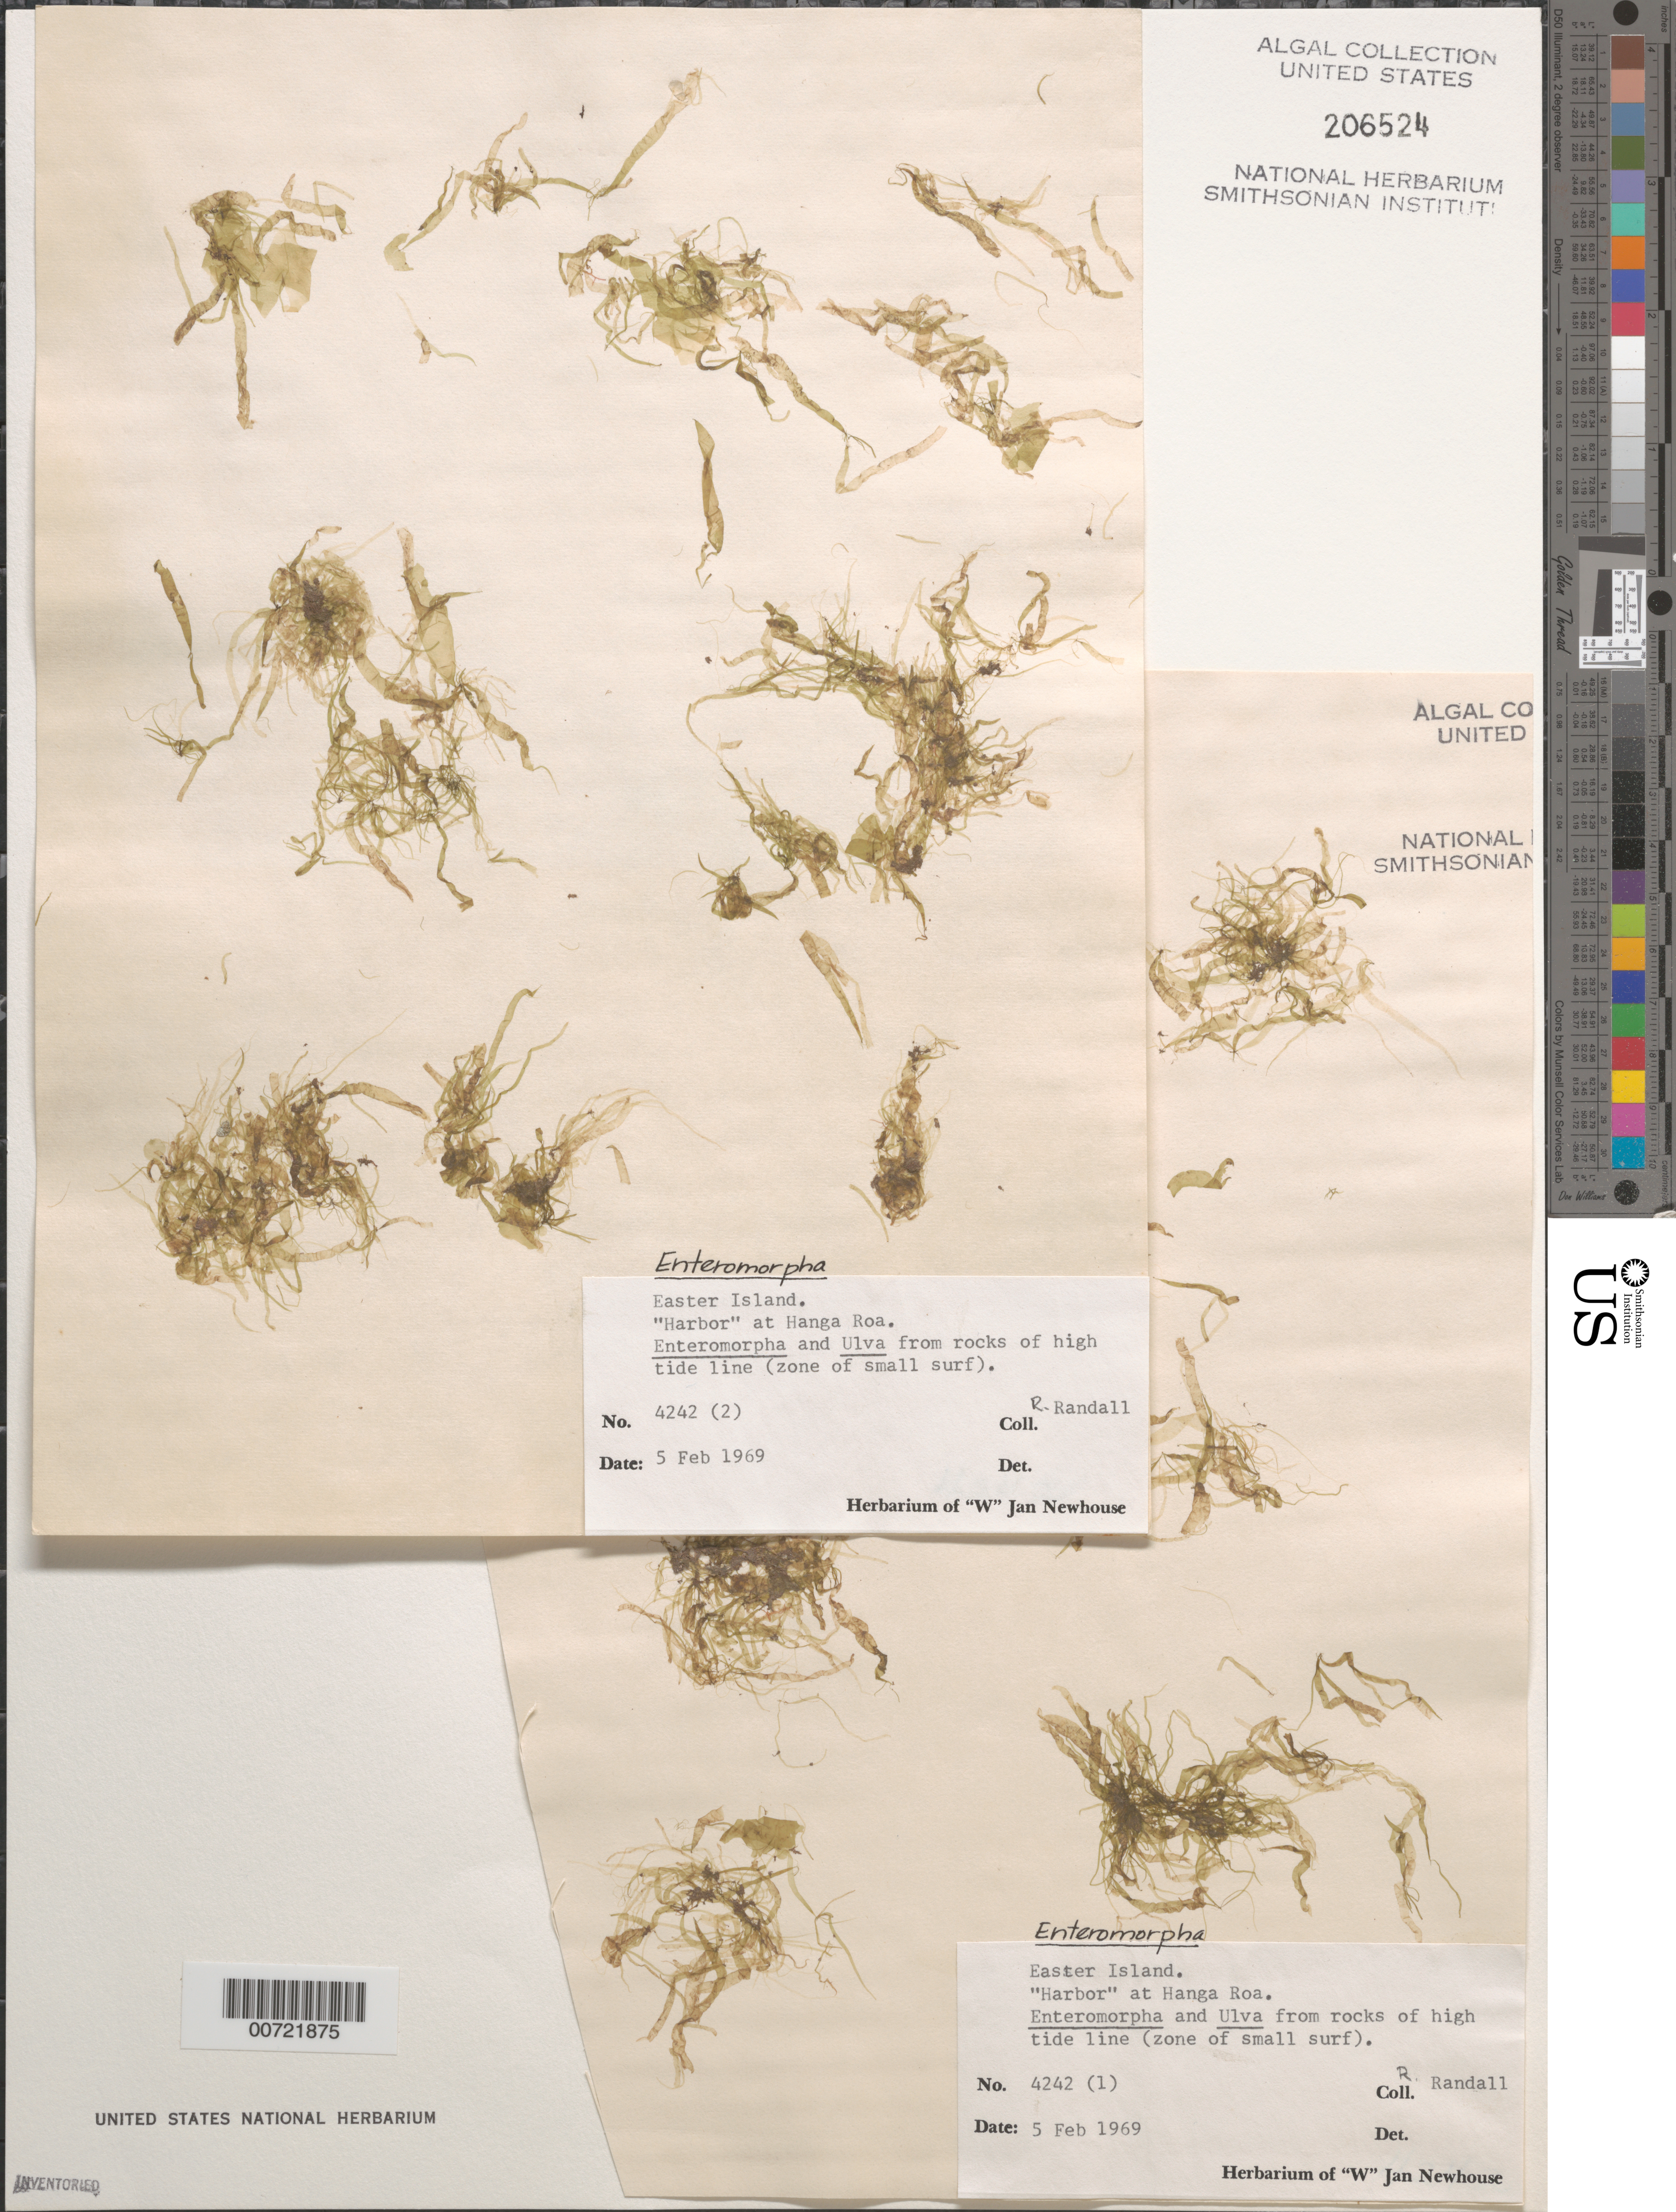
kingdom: Plantae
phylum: Chlorophyta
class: Ulvophyceae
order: Ulvales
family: Ulvaceae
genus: Ulva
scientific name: Ulva sp.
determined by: Algae name updating Project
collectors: R. Randall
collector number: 4242 (1) & 4242 (2)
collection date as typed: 05 Feb 1969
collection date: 1969-02-05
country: Chile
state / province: Valparaíso (V)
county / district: Isla de Pascua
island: Pascua [Easter]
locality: Hanga Roa harbor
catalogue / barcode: US 206524